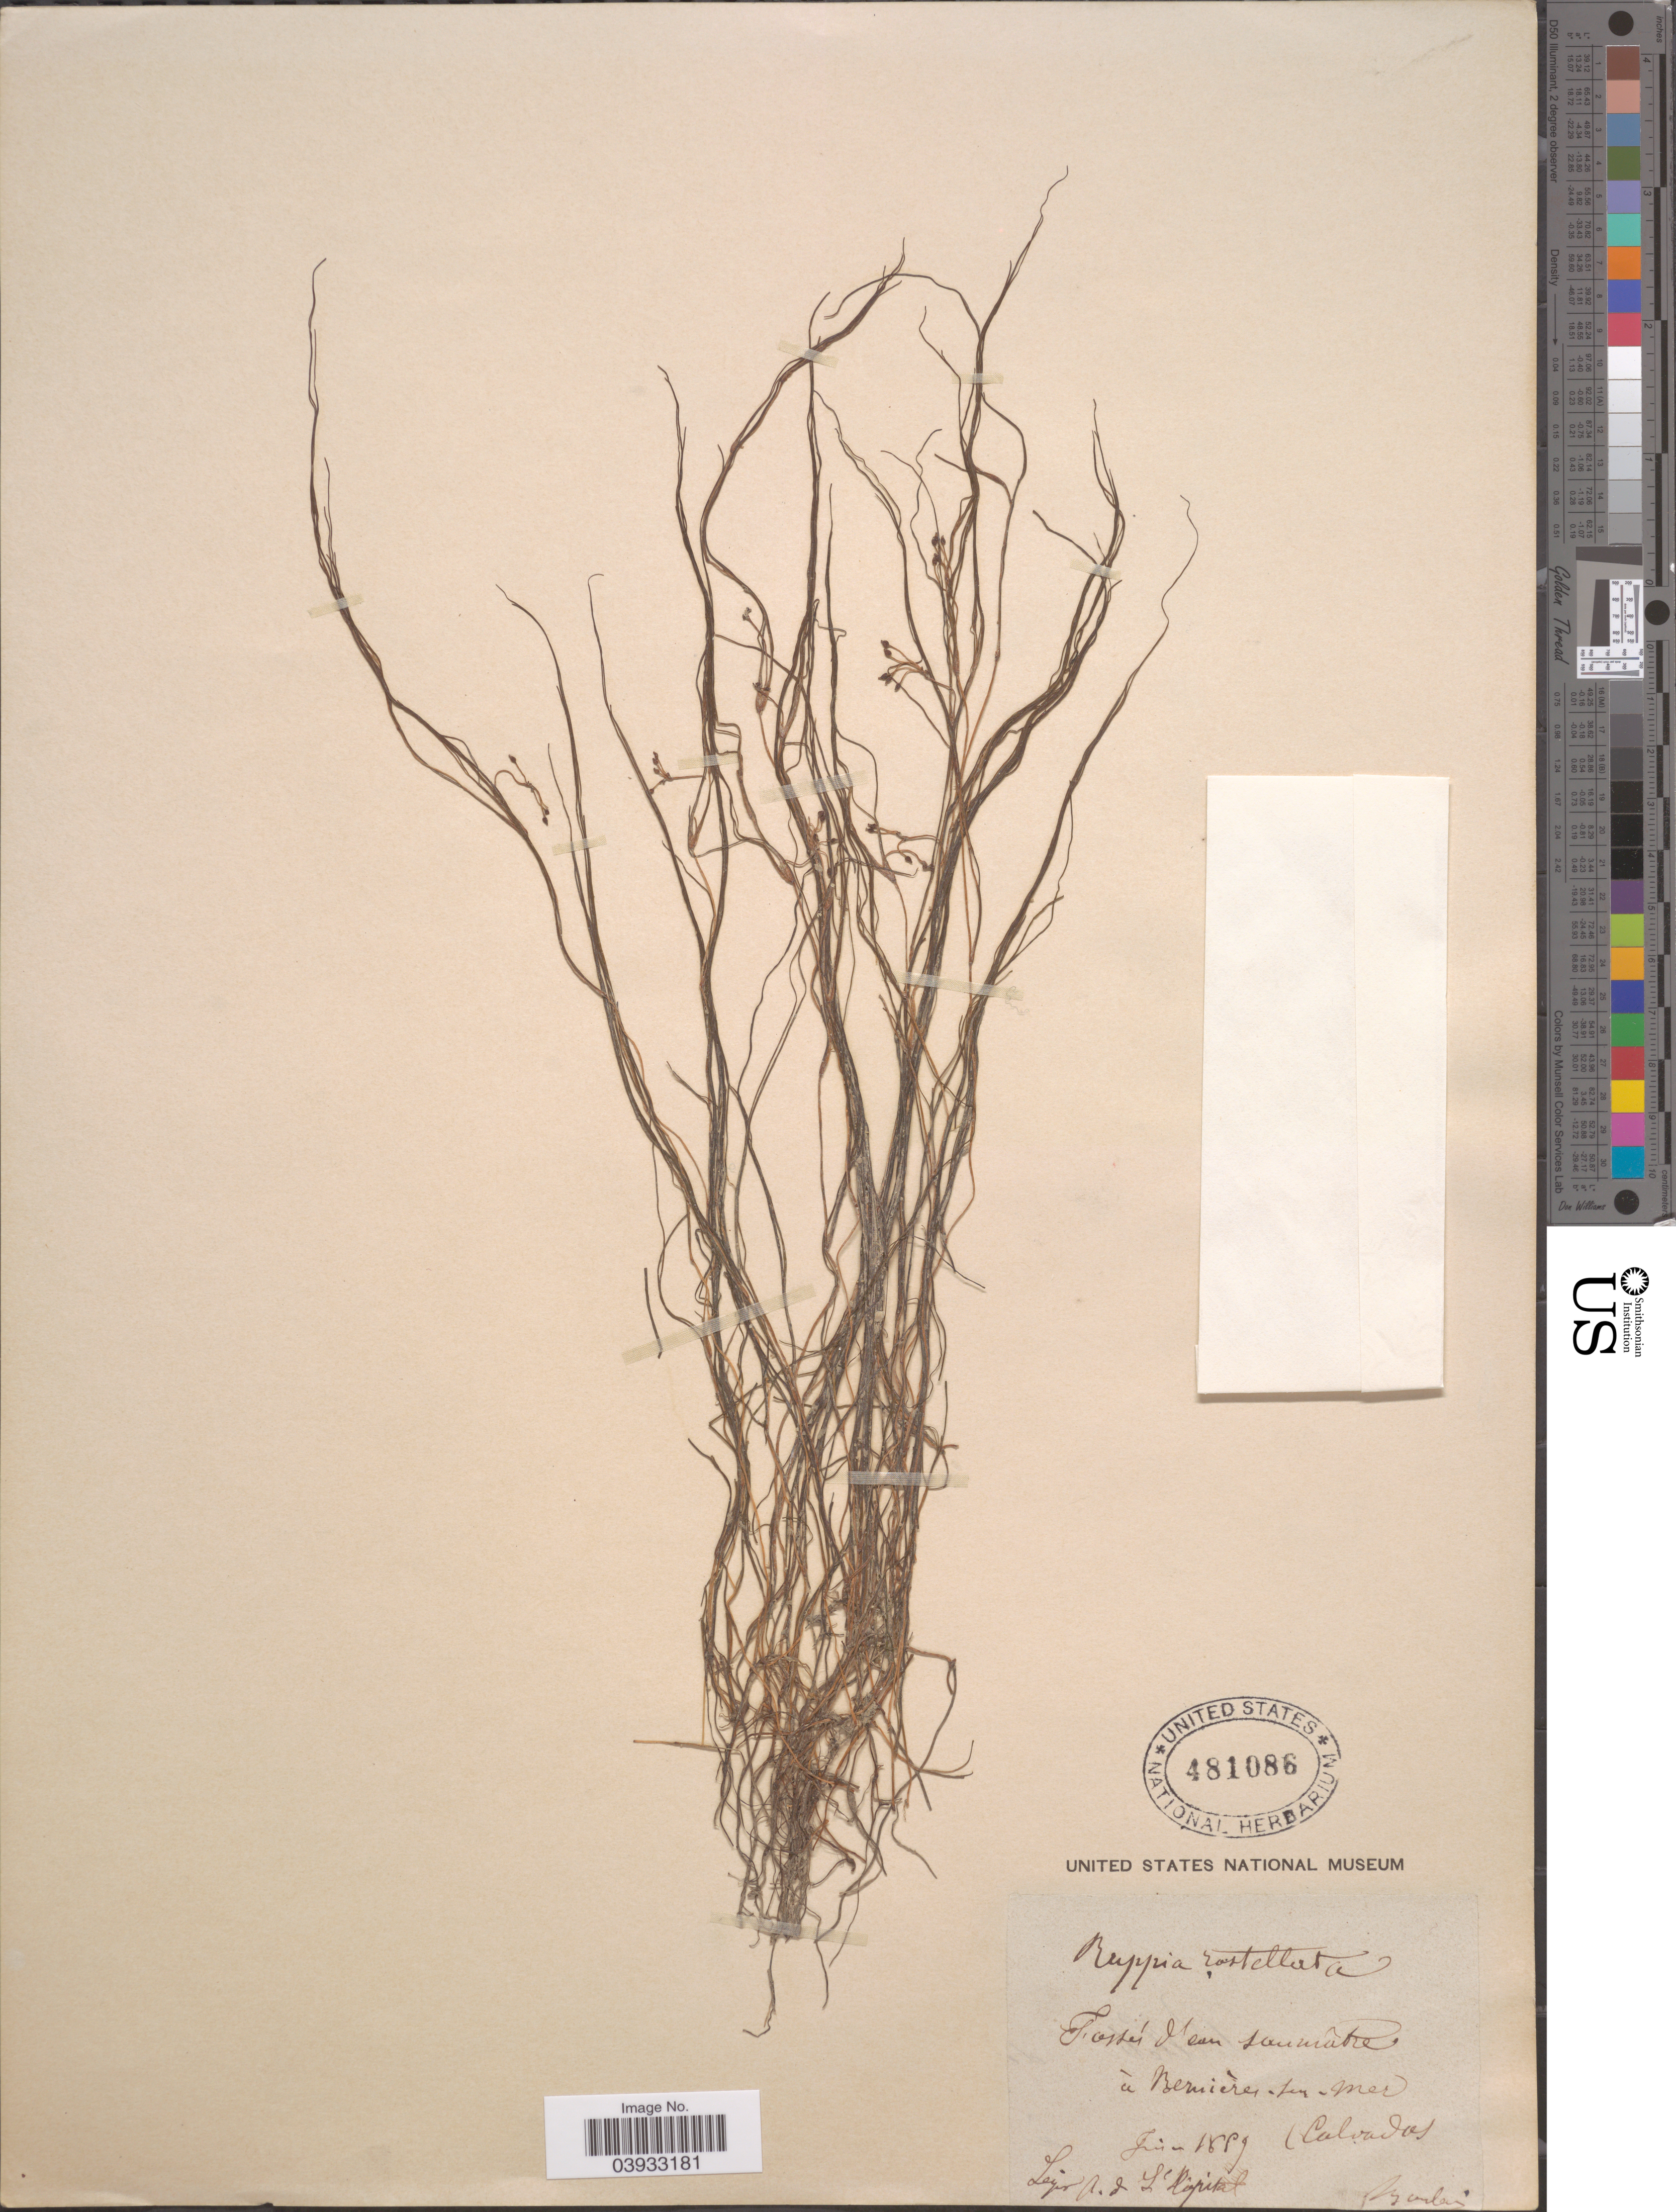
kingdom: Plantae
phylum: Tracheophyta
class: Liliopsida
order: Alismatales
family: Ruppiaceae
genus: Ruppia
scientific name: Ruppia rostellata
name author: W.D.J. Koch ex Rchb.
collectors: A. L'Hopital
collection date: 1889-06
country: France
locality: Fossés d'eau san mâtre á Bernières-sur-Mer (Calvados).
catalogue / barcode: US 481086